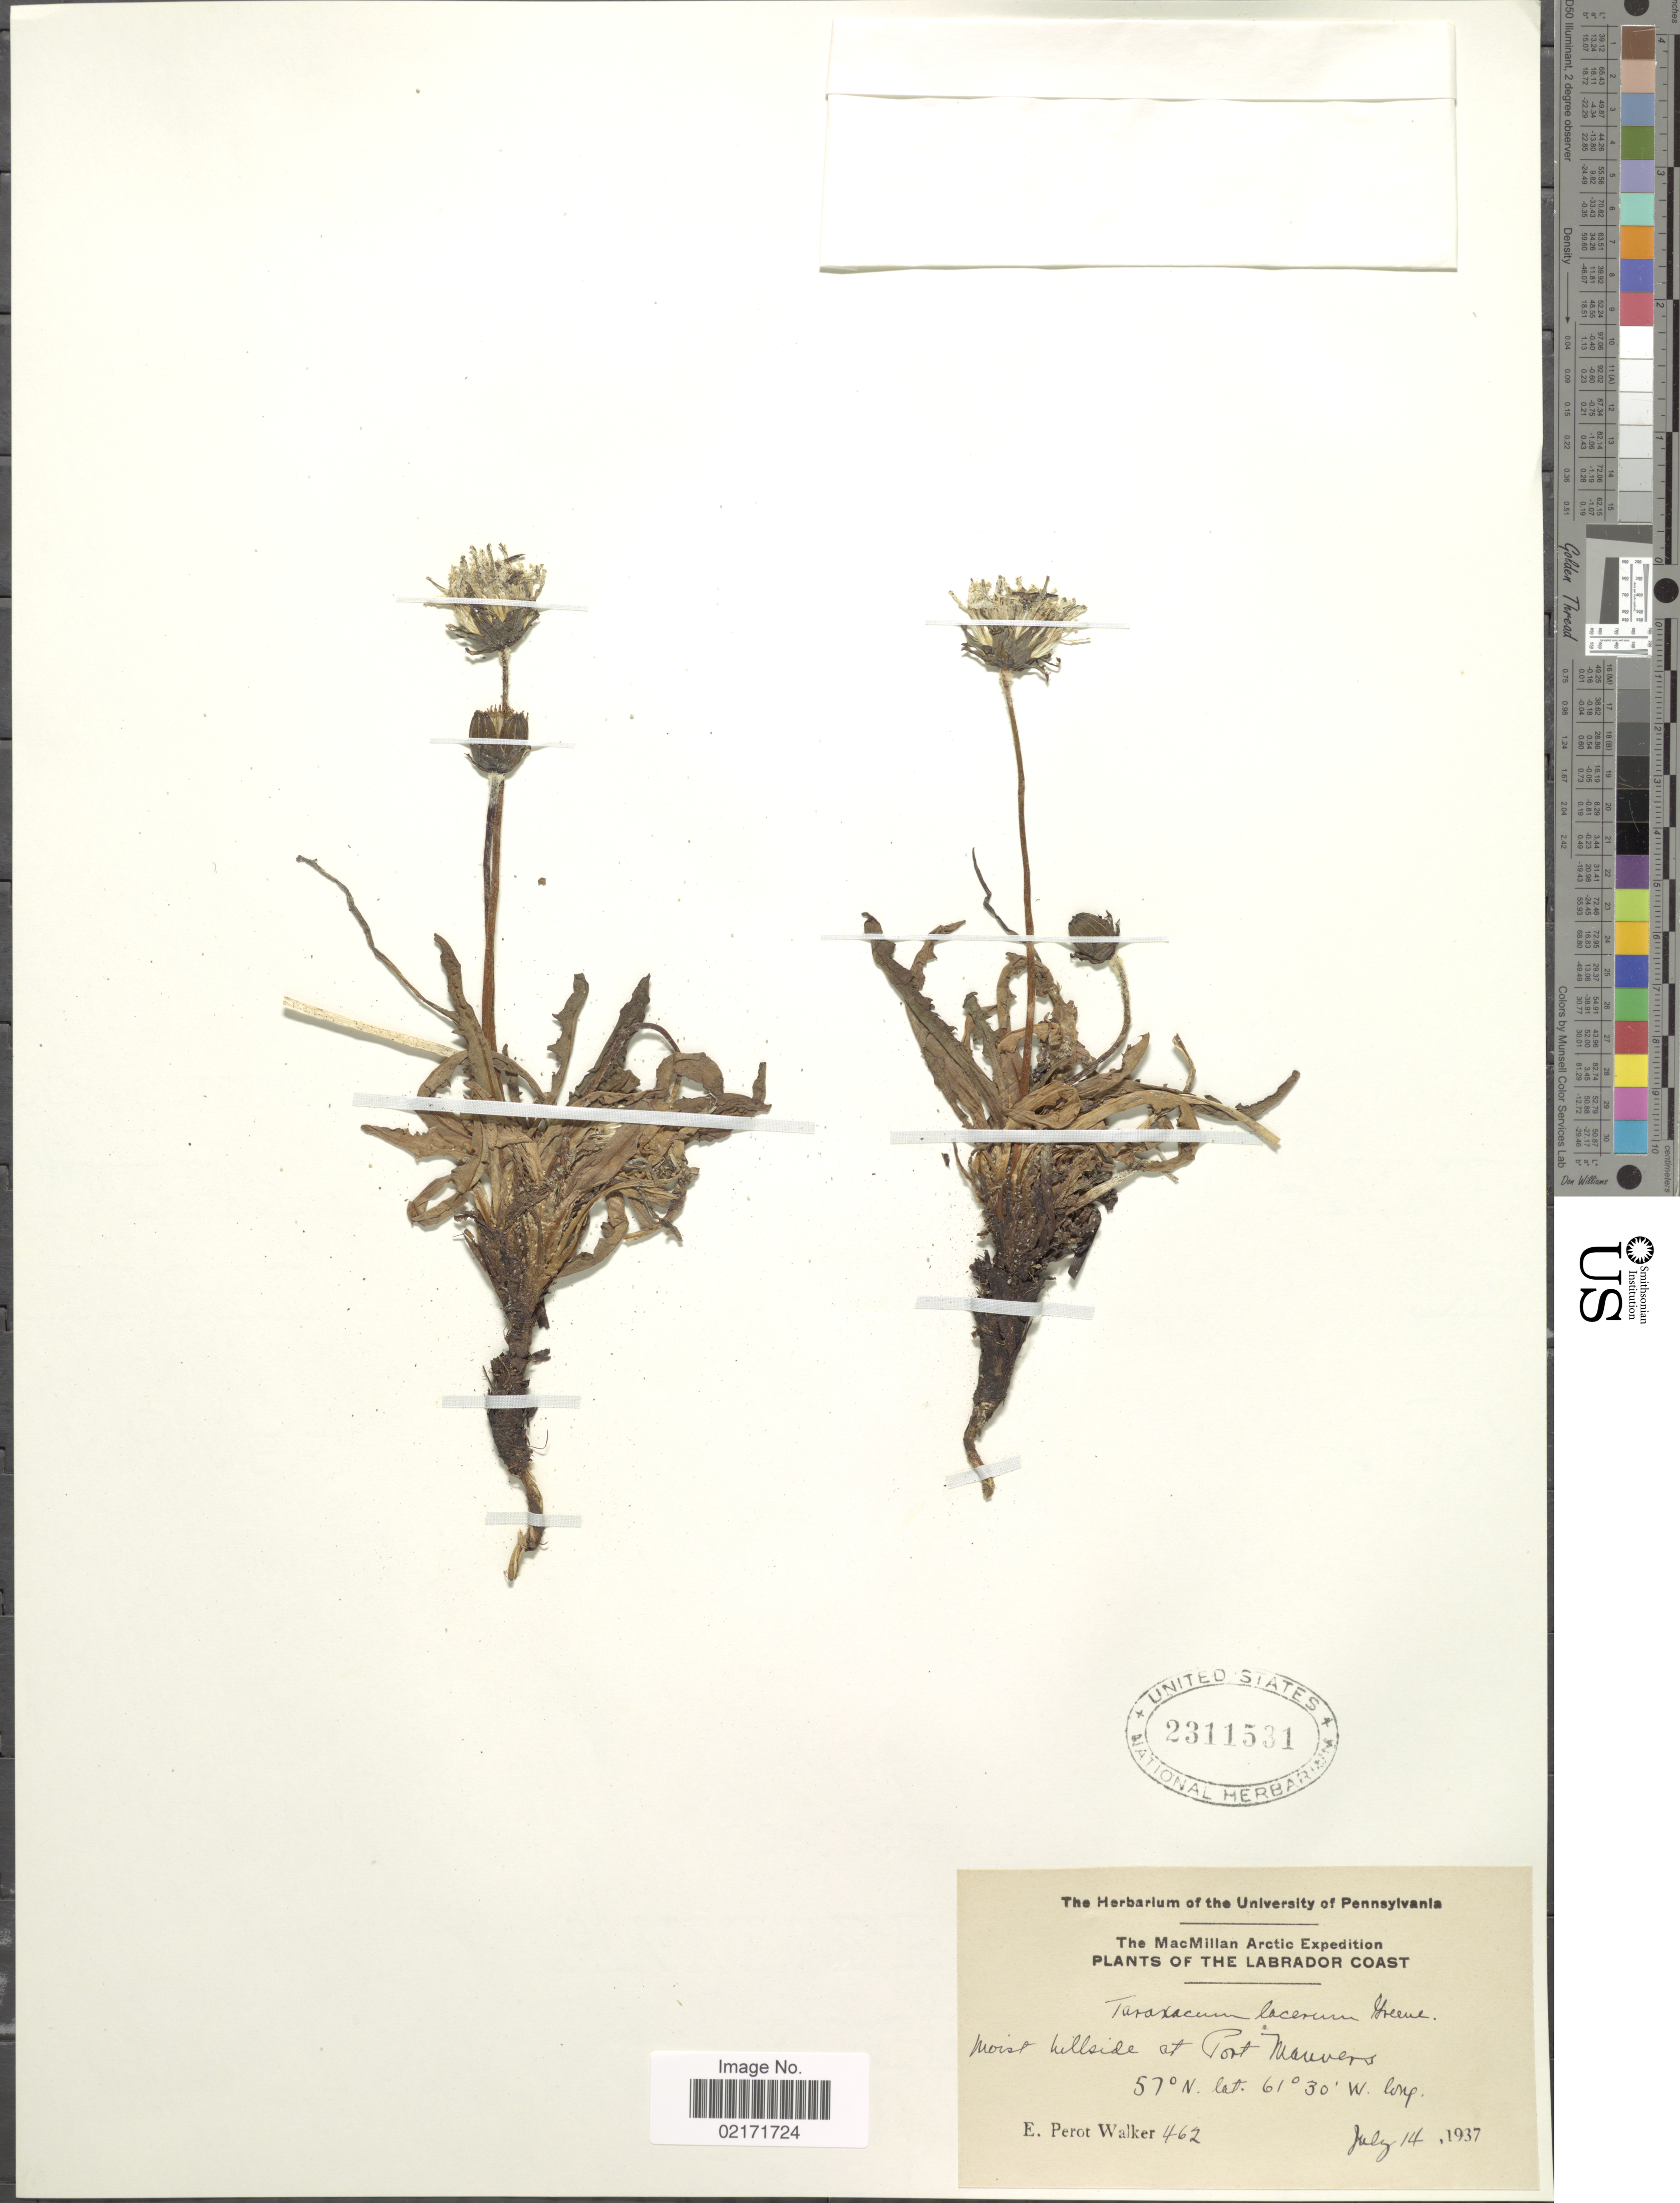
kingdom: Plantae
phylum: Tracheophyta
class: Magnoliopsida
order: Asterales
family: Asteraceae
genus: Taraxacum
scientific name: Taraxacum ceratophorum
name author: (Ledeb.) DC.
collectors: E. P. Walker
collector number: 462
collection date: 1937-07-14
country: Canada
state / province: Newfoundland and Labrador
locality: The MacMillan Arctic. Labrador Coast. Moist hillside at Port Manvers.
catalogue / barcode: US 2311531